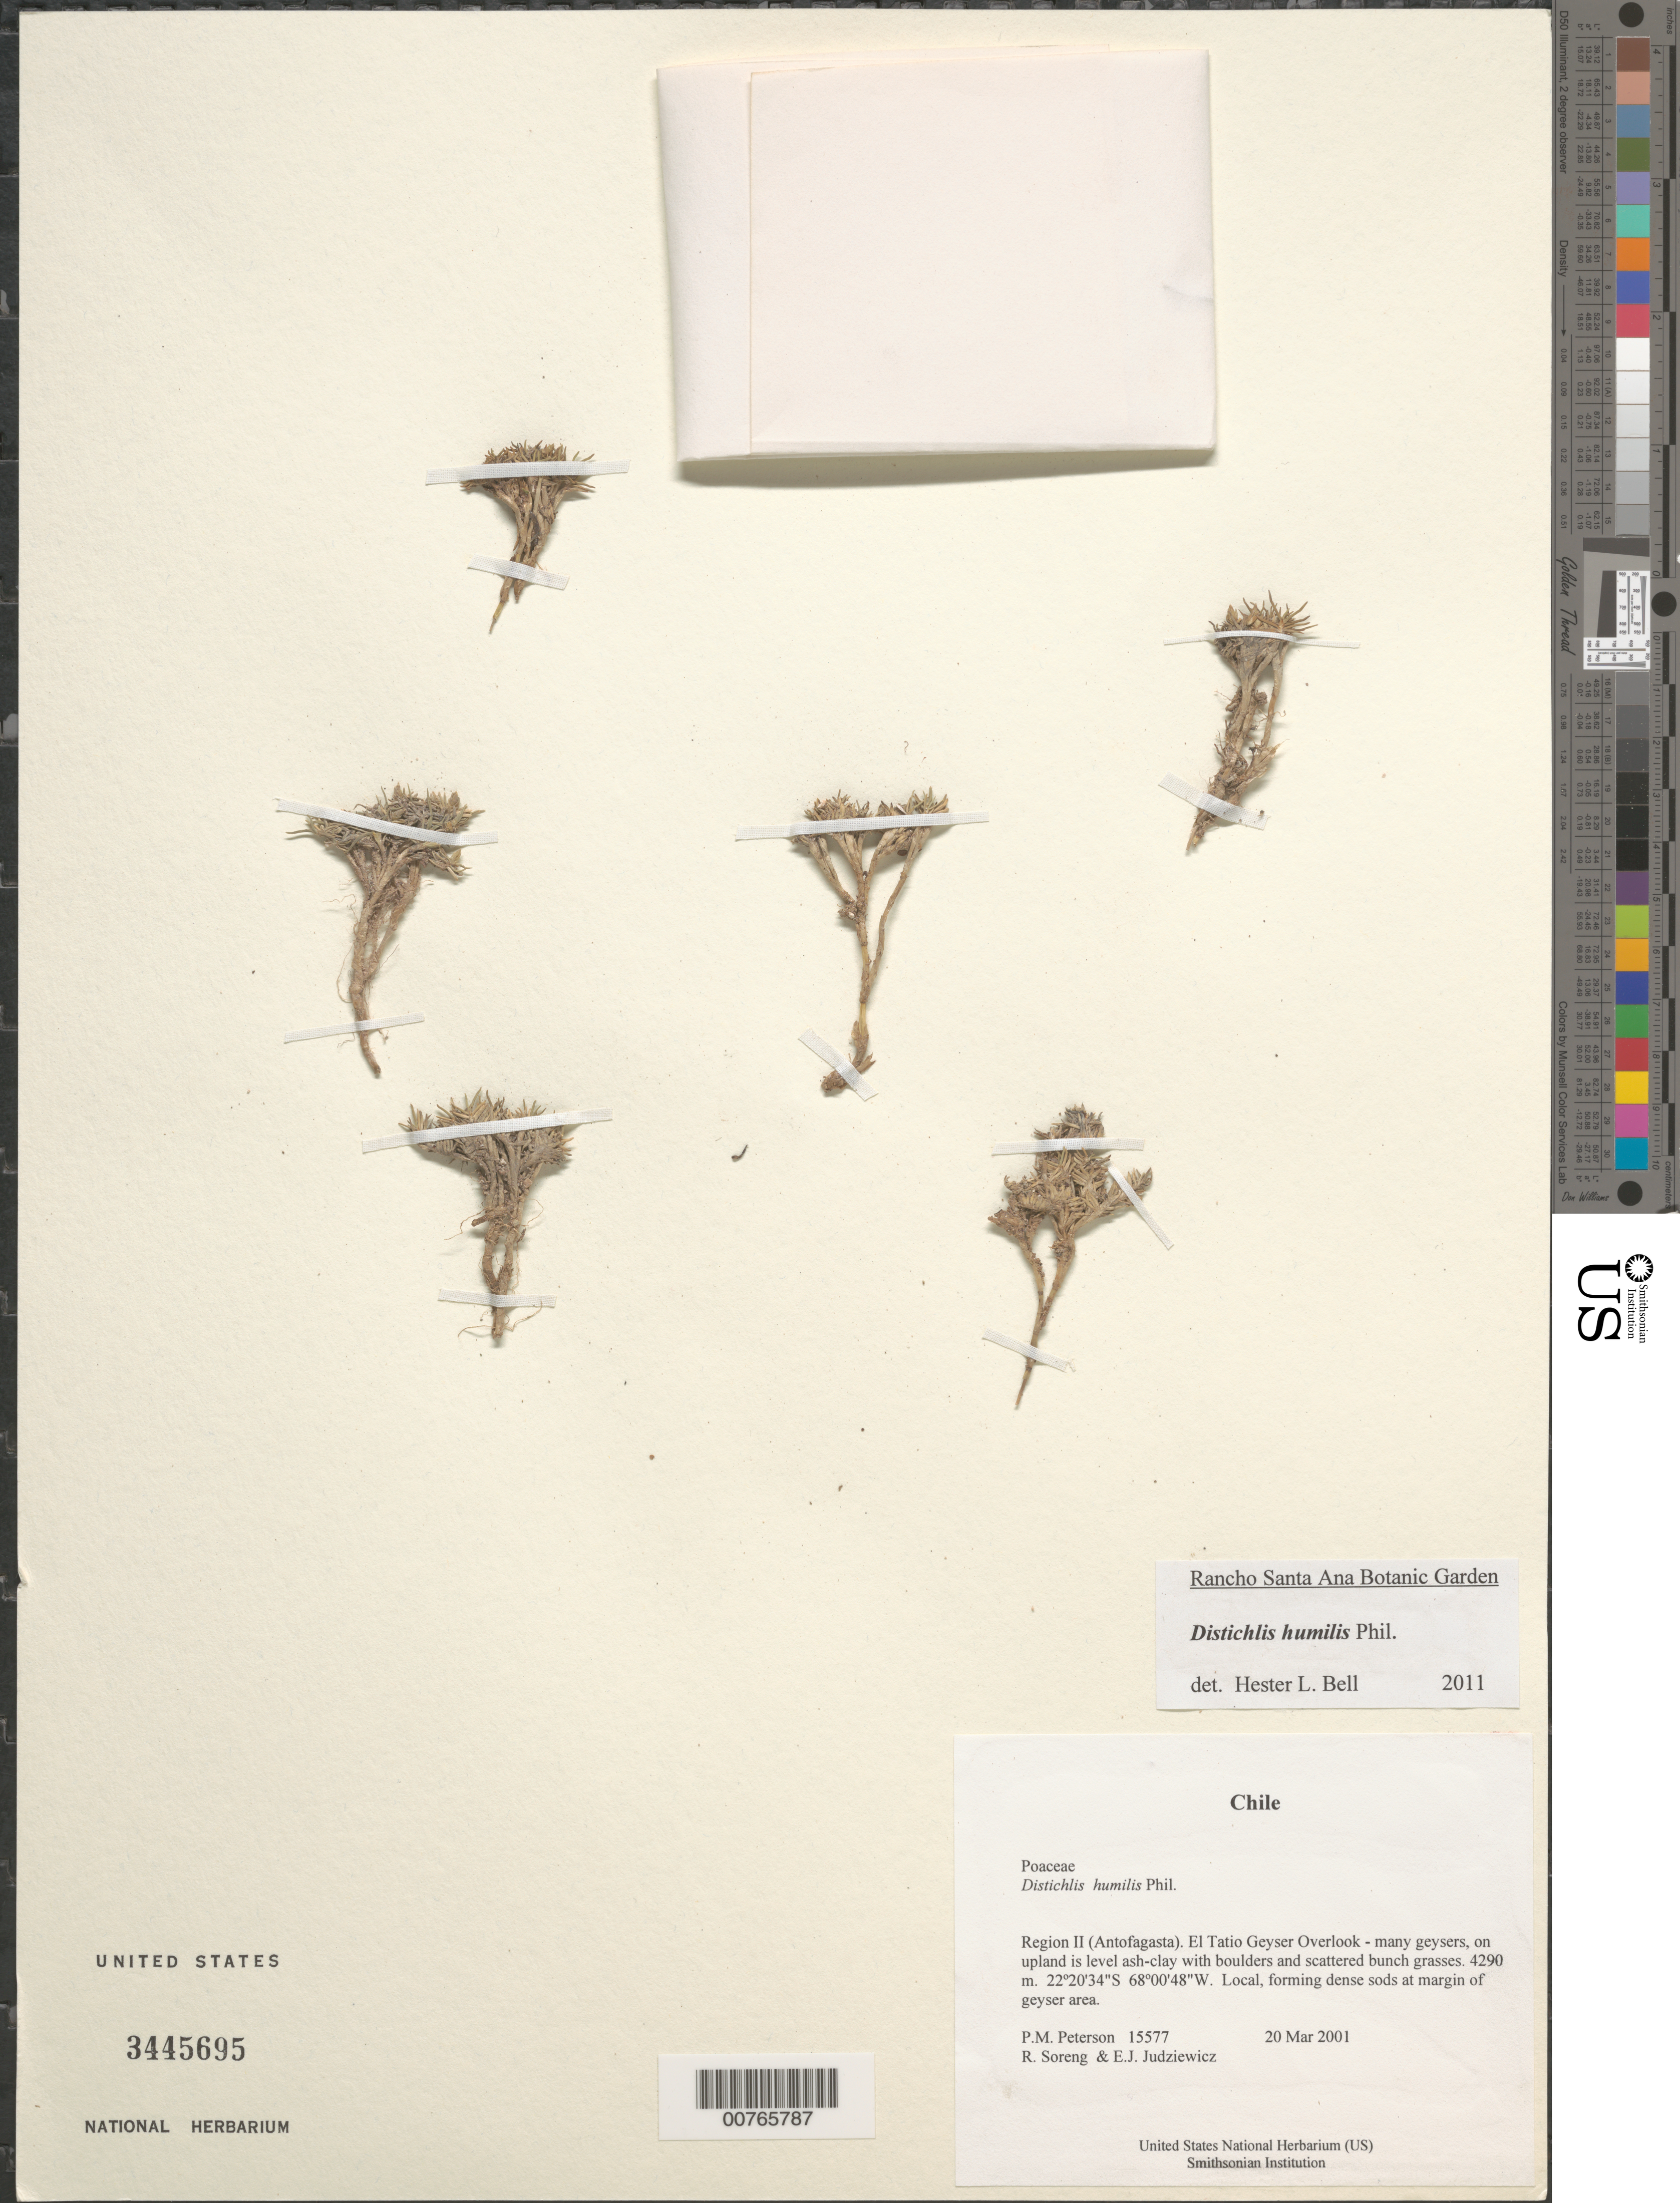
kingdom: Plantae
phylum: Tracheophyta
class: Liliopsida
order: Poales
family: Poaceae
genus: Distichlis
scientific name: Distichlis humilis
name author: Phil.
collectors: P. M. Peterson, R. J. Soreng & E. J. Judziewicz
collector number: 15577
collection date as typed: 20 Mar 2001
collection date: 2001-03-20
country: Chile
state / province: Antofagasta (II)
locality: El Tatio Geyser Overlook - many geysers, on upland is level ash-clay with boulders and scattered bunch grasses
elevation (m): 4290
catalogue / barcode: US 3445695